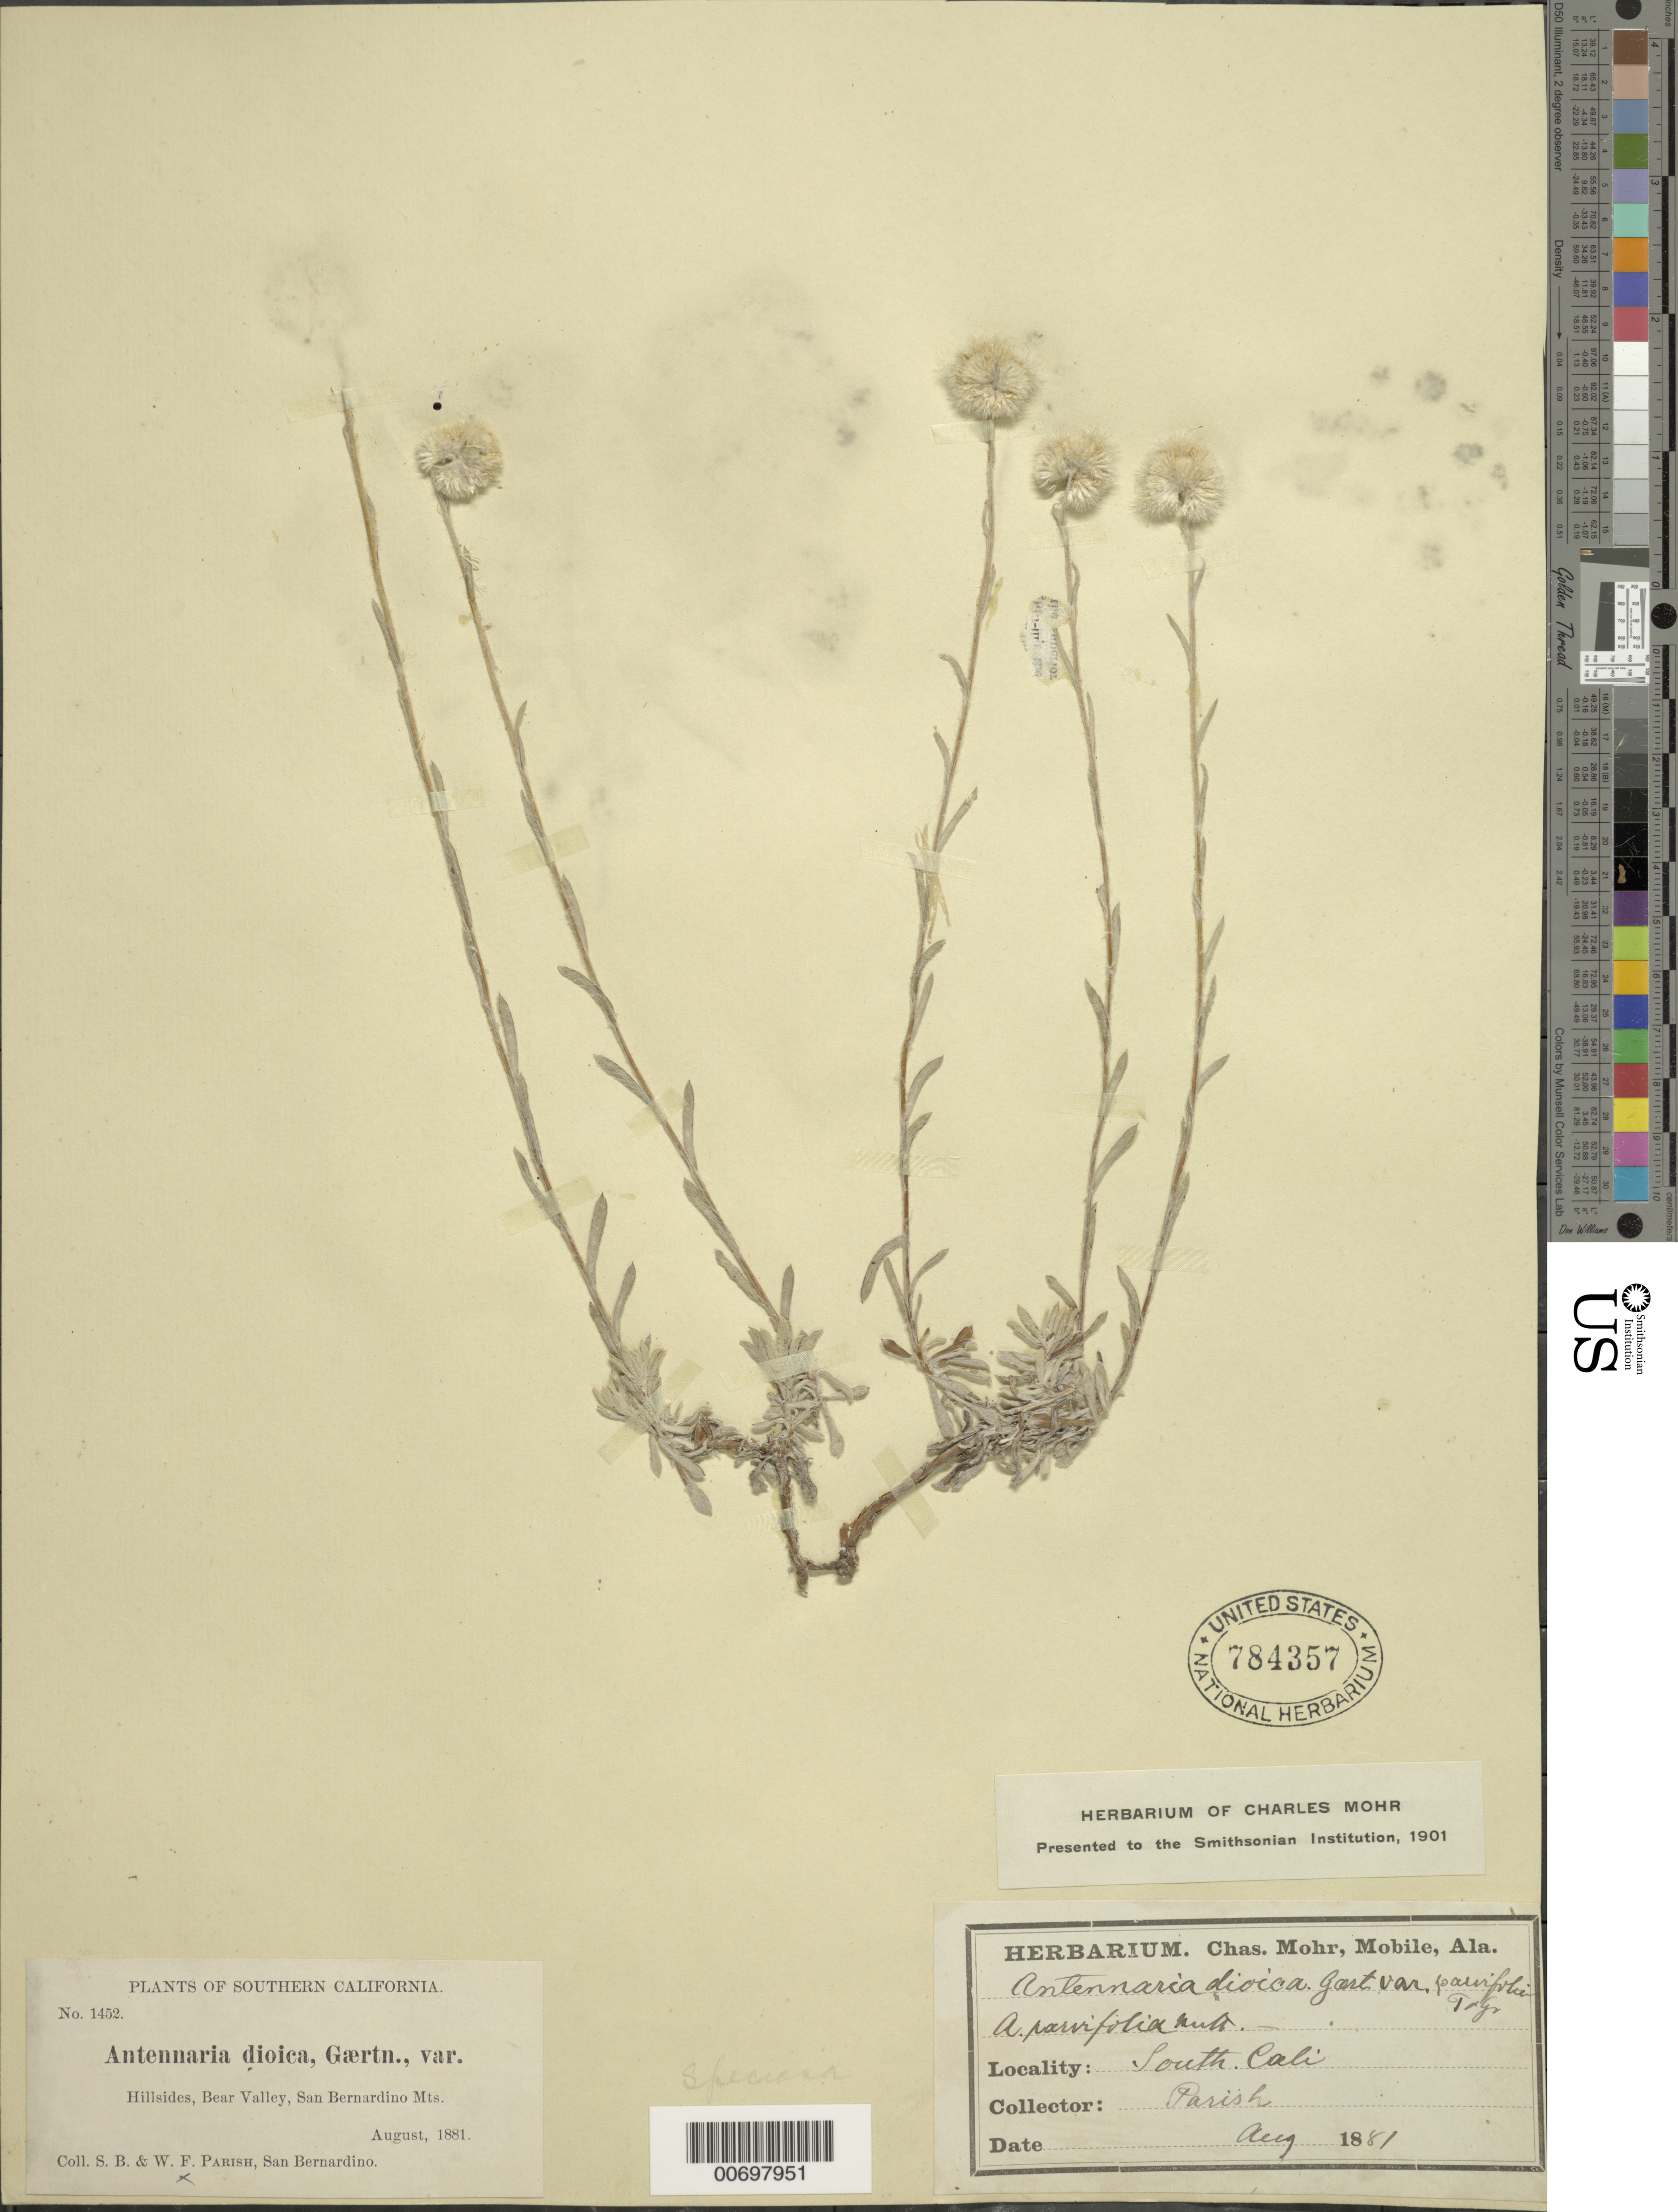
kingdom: Plantae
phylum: Tracheophyta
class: Magnoliopsida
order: Asterales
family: Asteraceae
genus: Antennaria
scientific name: Antennaria speciosa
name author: E.E. Nelson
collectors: S. B. Parish & W. F. Parish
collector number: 1452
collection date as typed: Aug 1881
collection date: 1881-08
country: United States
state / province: California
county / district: San Bernardino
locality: Hillsides, Bear Valley, San Bernardino Mts.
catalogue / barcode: US 784357